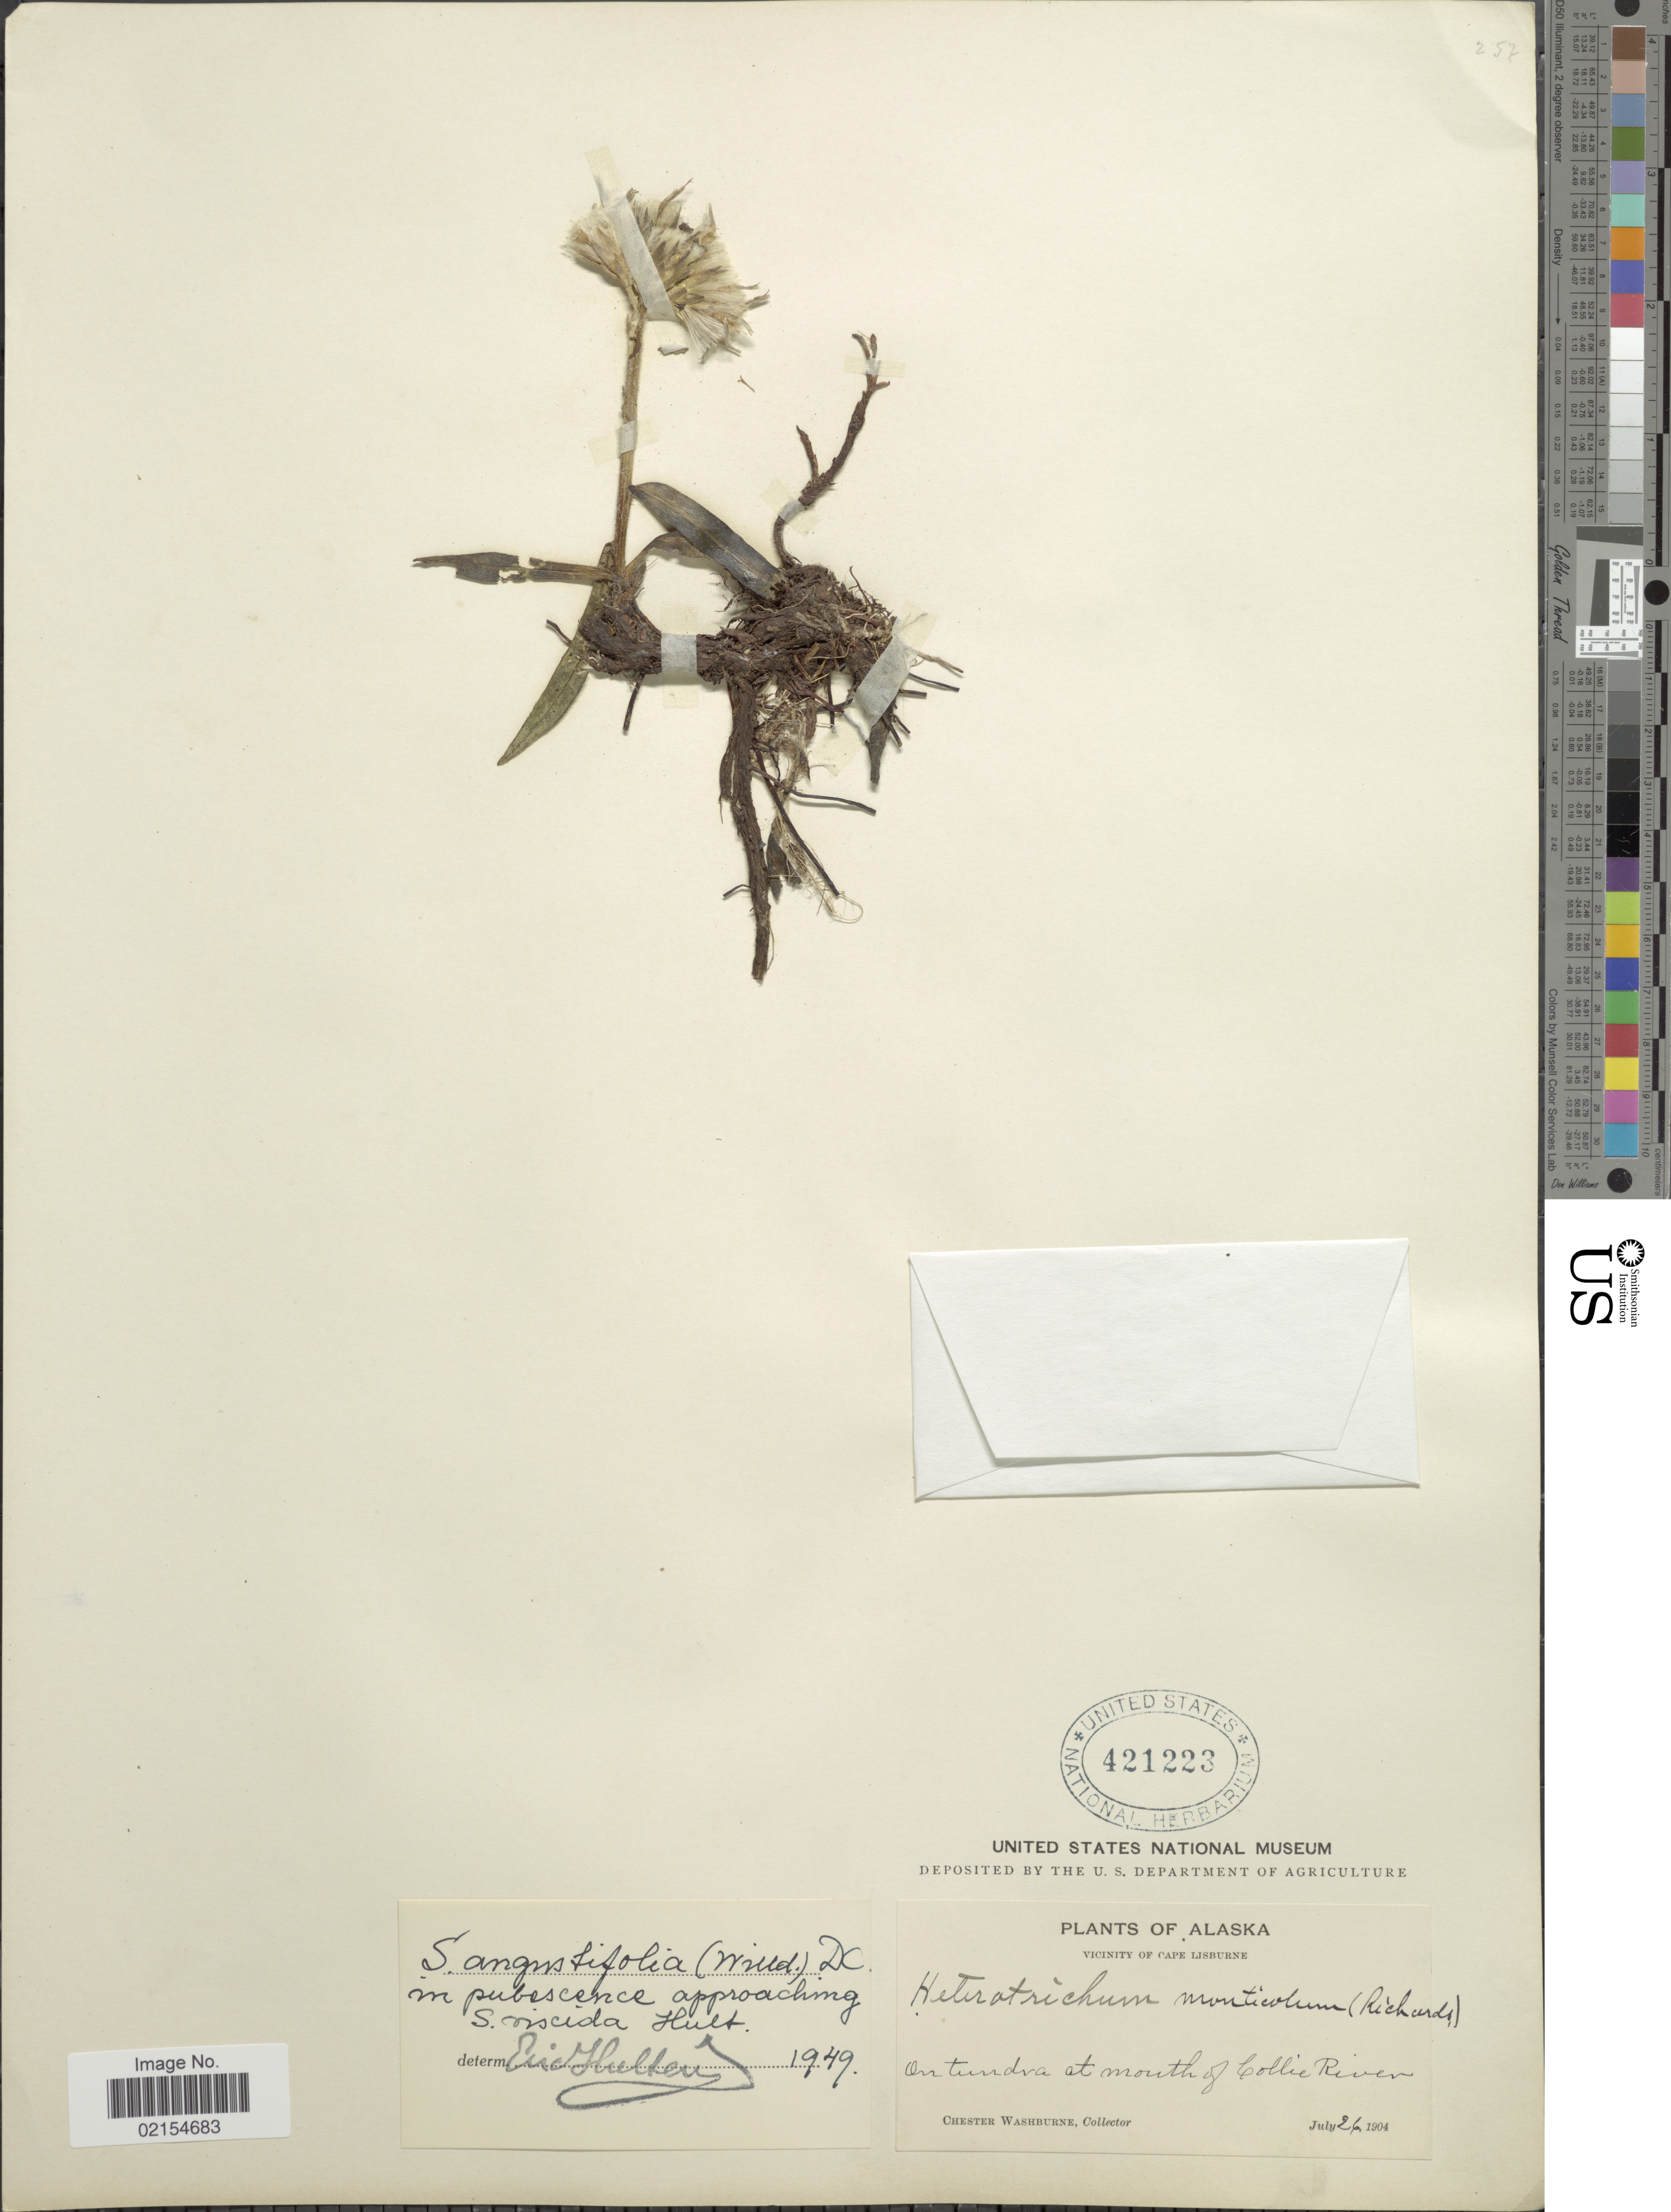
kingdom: Plantae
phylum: Tracheophyta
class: Magnoliopsida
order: Asterales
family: Asteraceae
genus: Saussurea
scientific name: Saussurea angustifolia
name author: (L.) DC.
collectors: C. Washburne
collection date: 1904-07-26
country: United States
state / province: Alaska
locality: Vicinity of Cape Lisburne, On tundra at mouth of Collie River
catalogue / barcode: US 421223